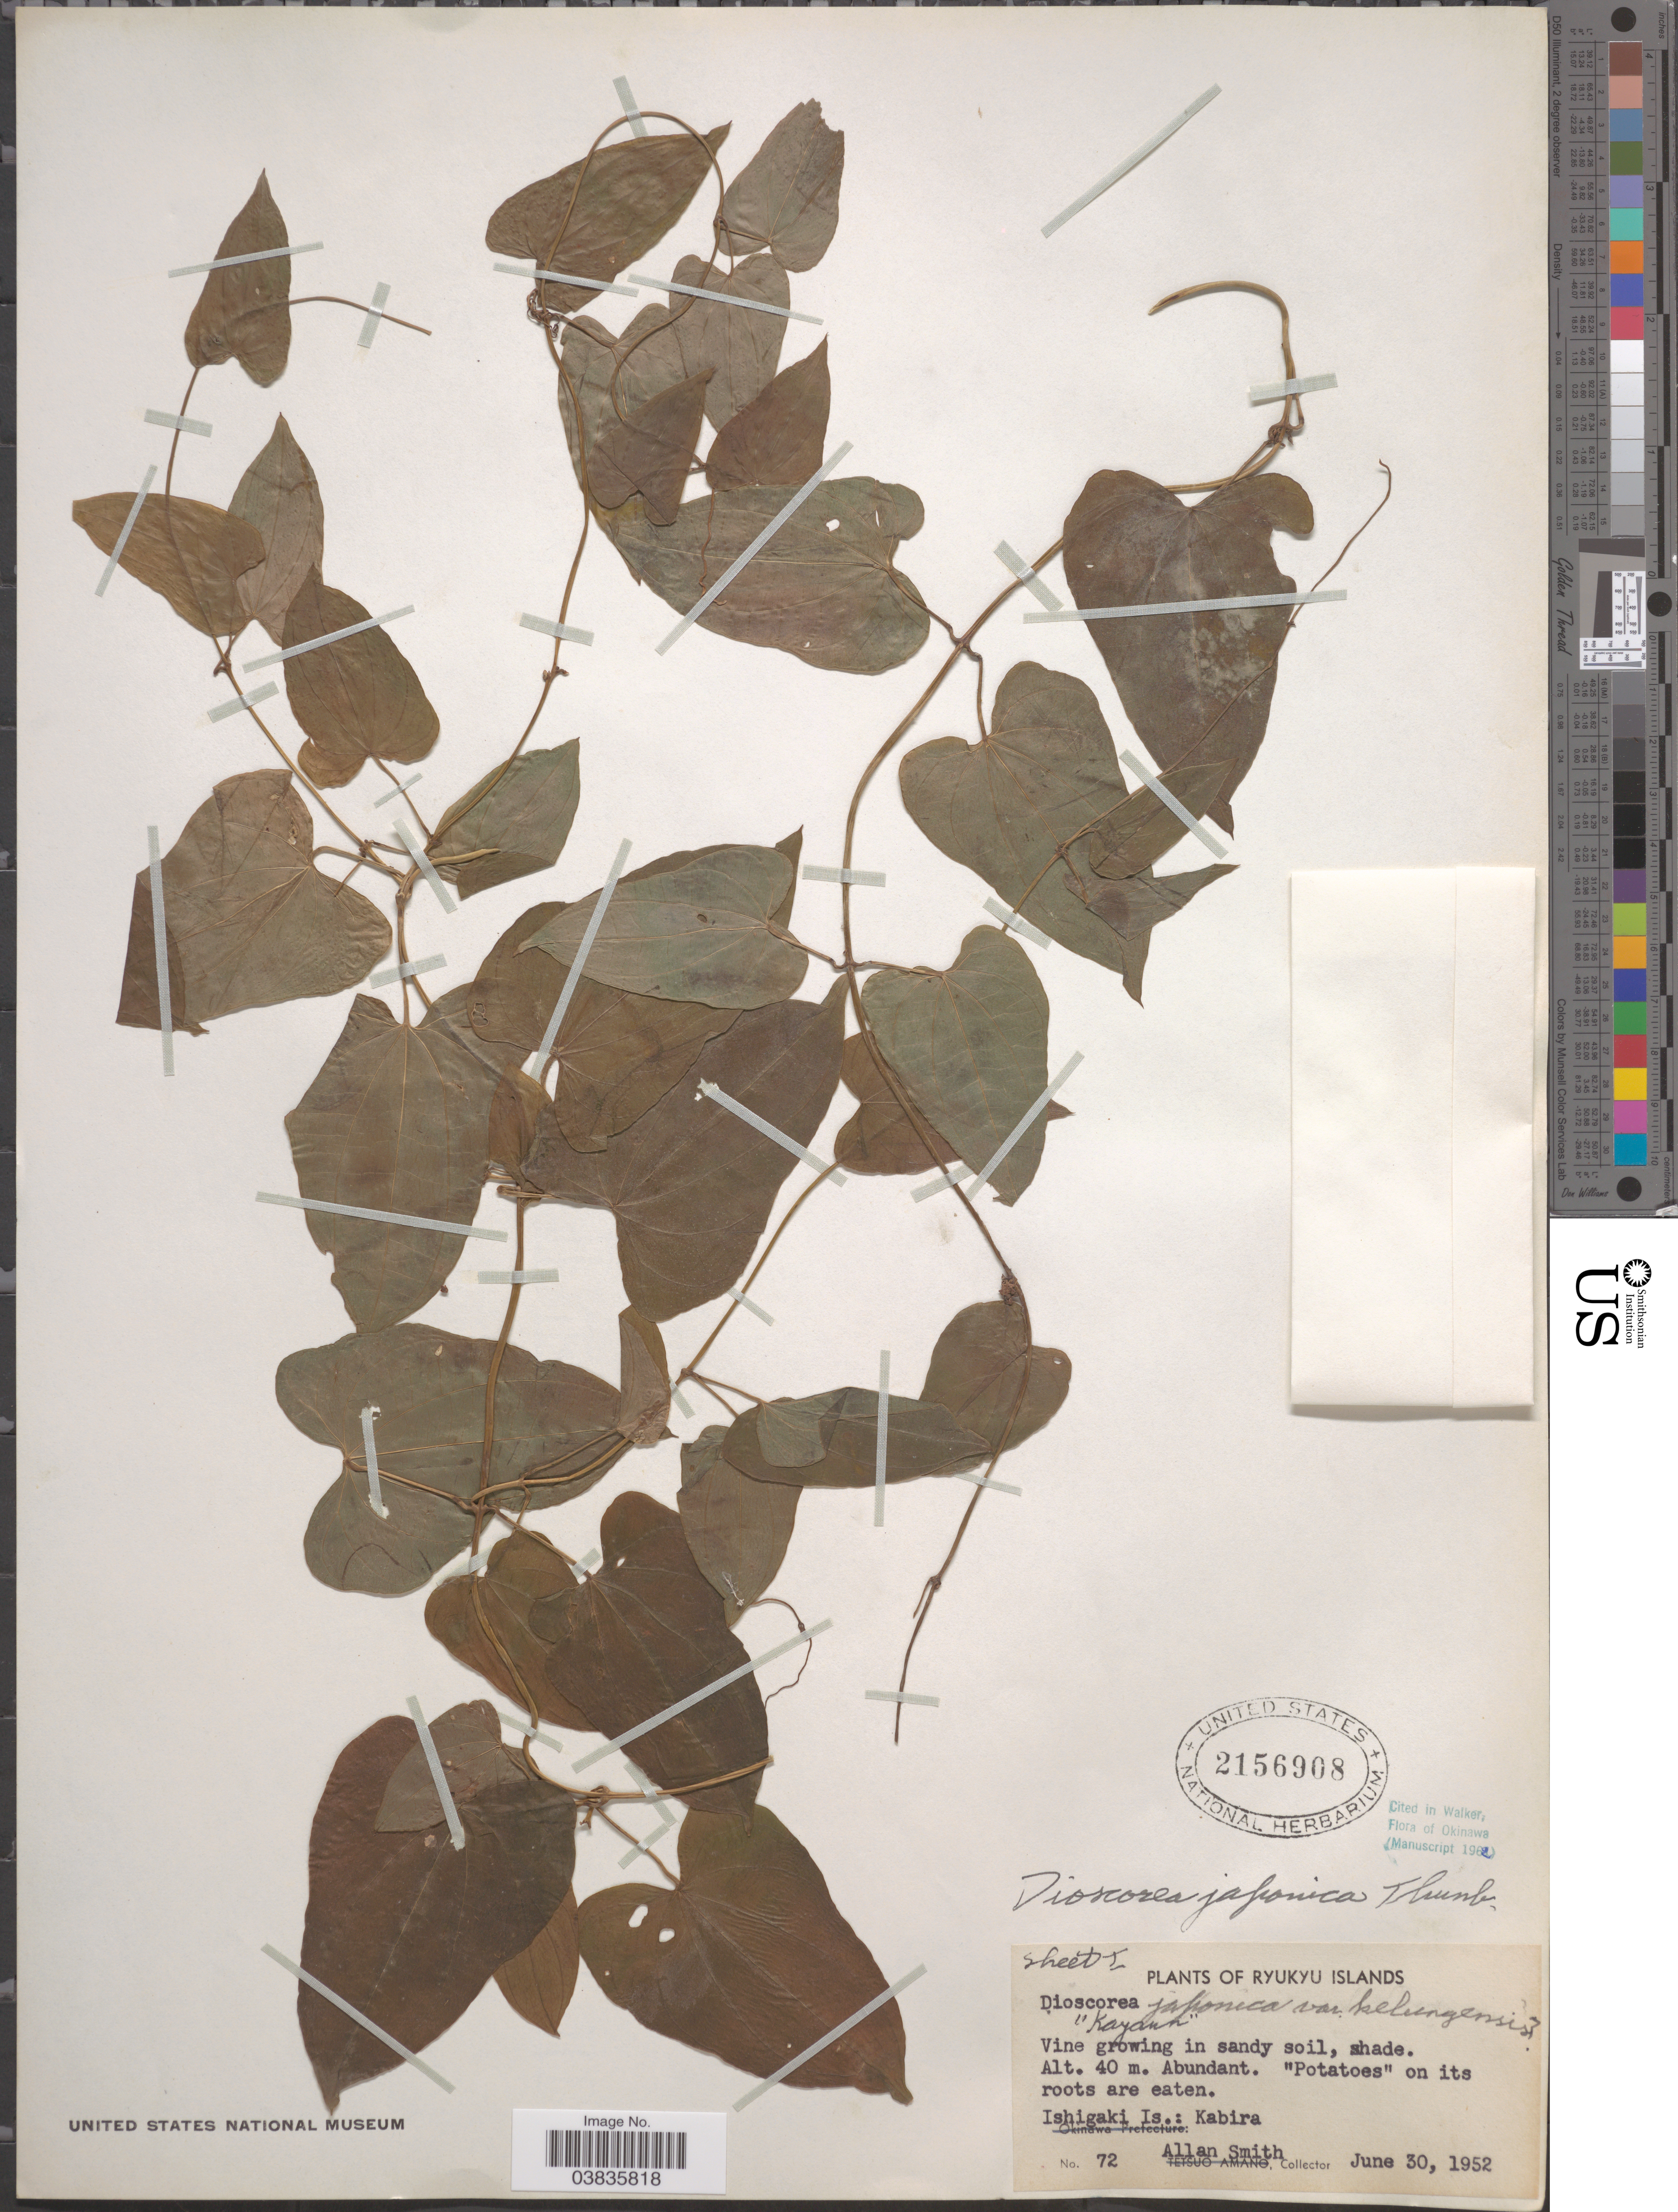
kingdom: Plantae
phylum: Tracheophyta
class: Liliopsida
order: Dioscoreales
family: Dioscoreaceae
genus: Dioscorea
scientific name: Dioscorea japonica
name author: Thunb.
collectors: A. Smith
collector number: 72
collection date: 1952-06-30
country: Japan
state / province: Okinawa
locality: Ryukyu Islands. Ishigaki Is.: Kabira.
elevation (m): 40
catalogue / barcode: US 2156908